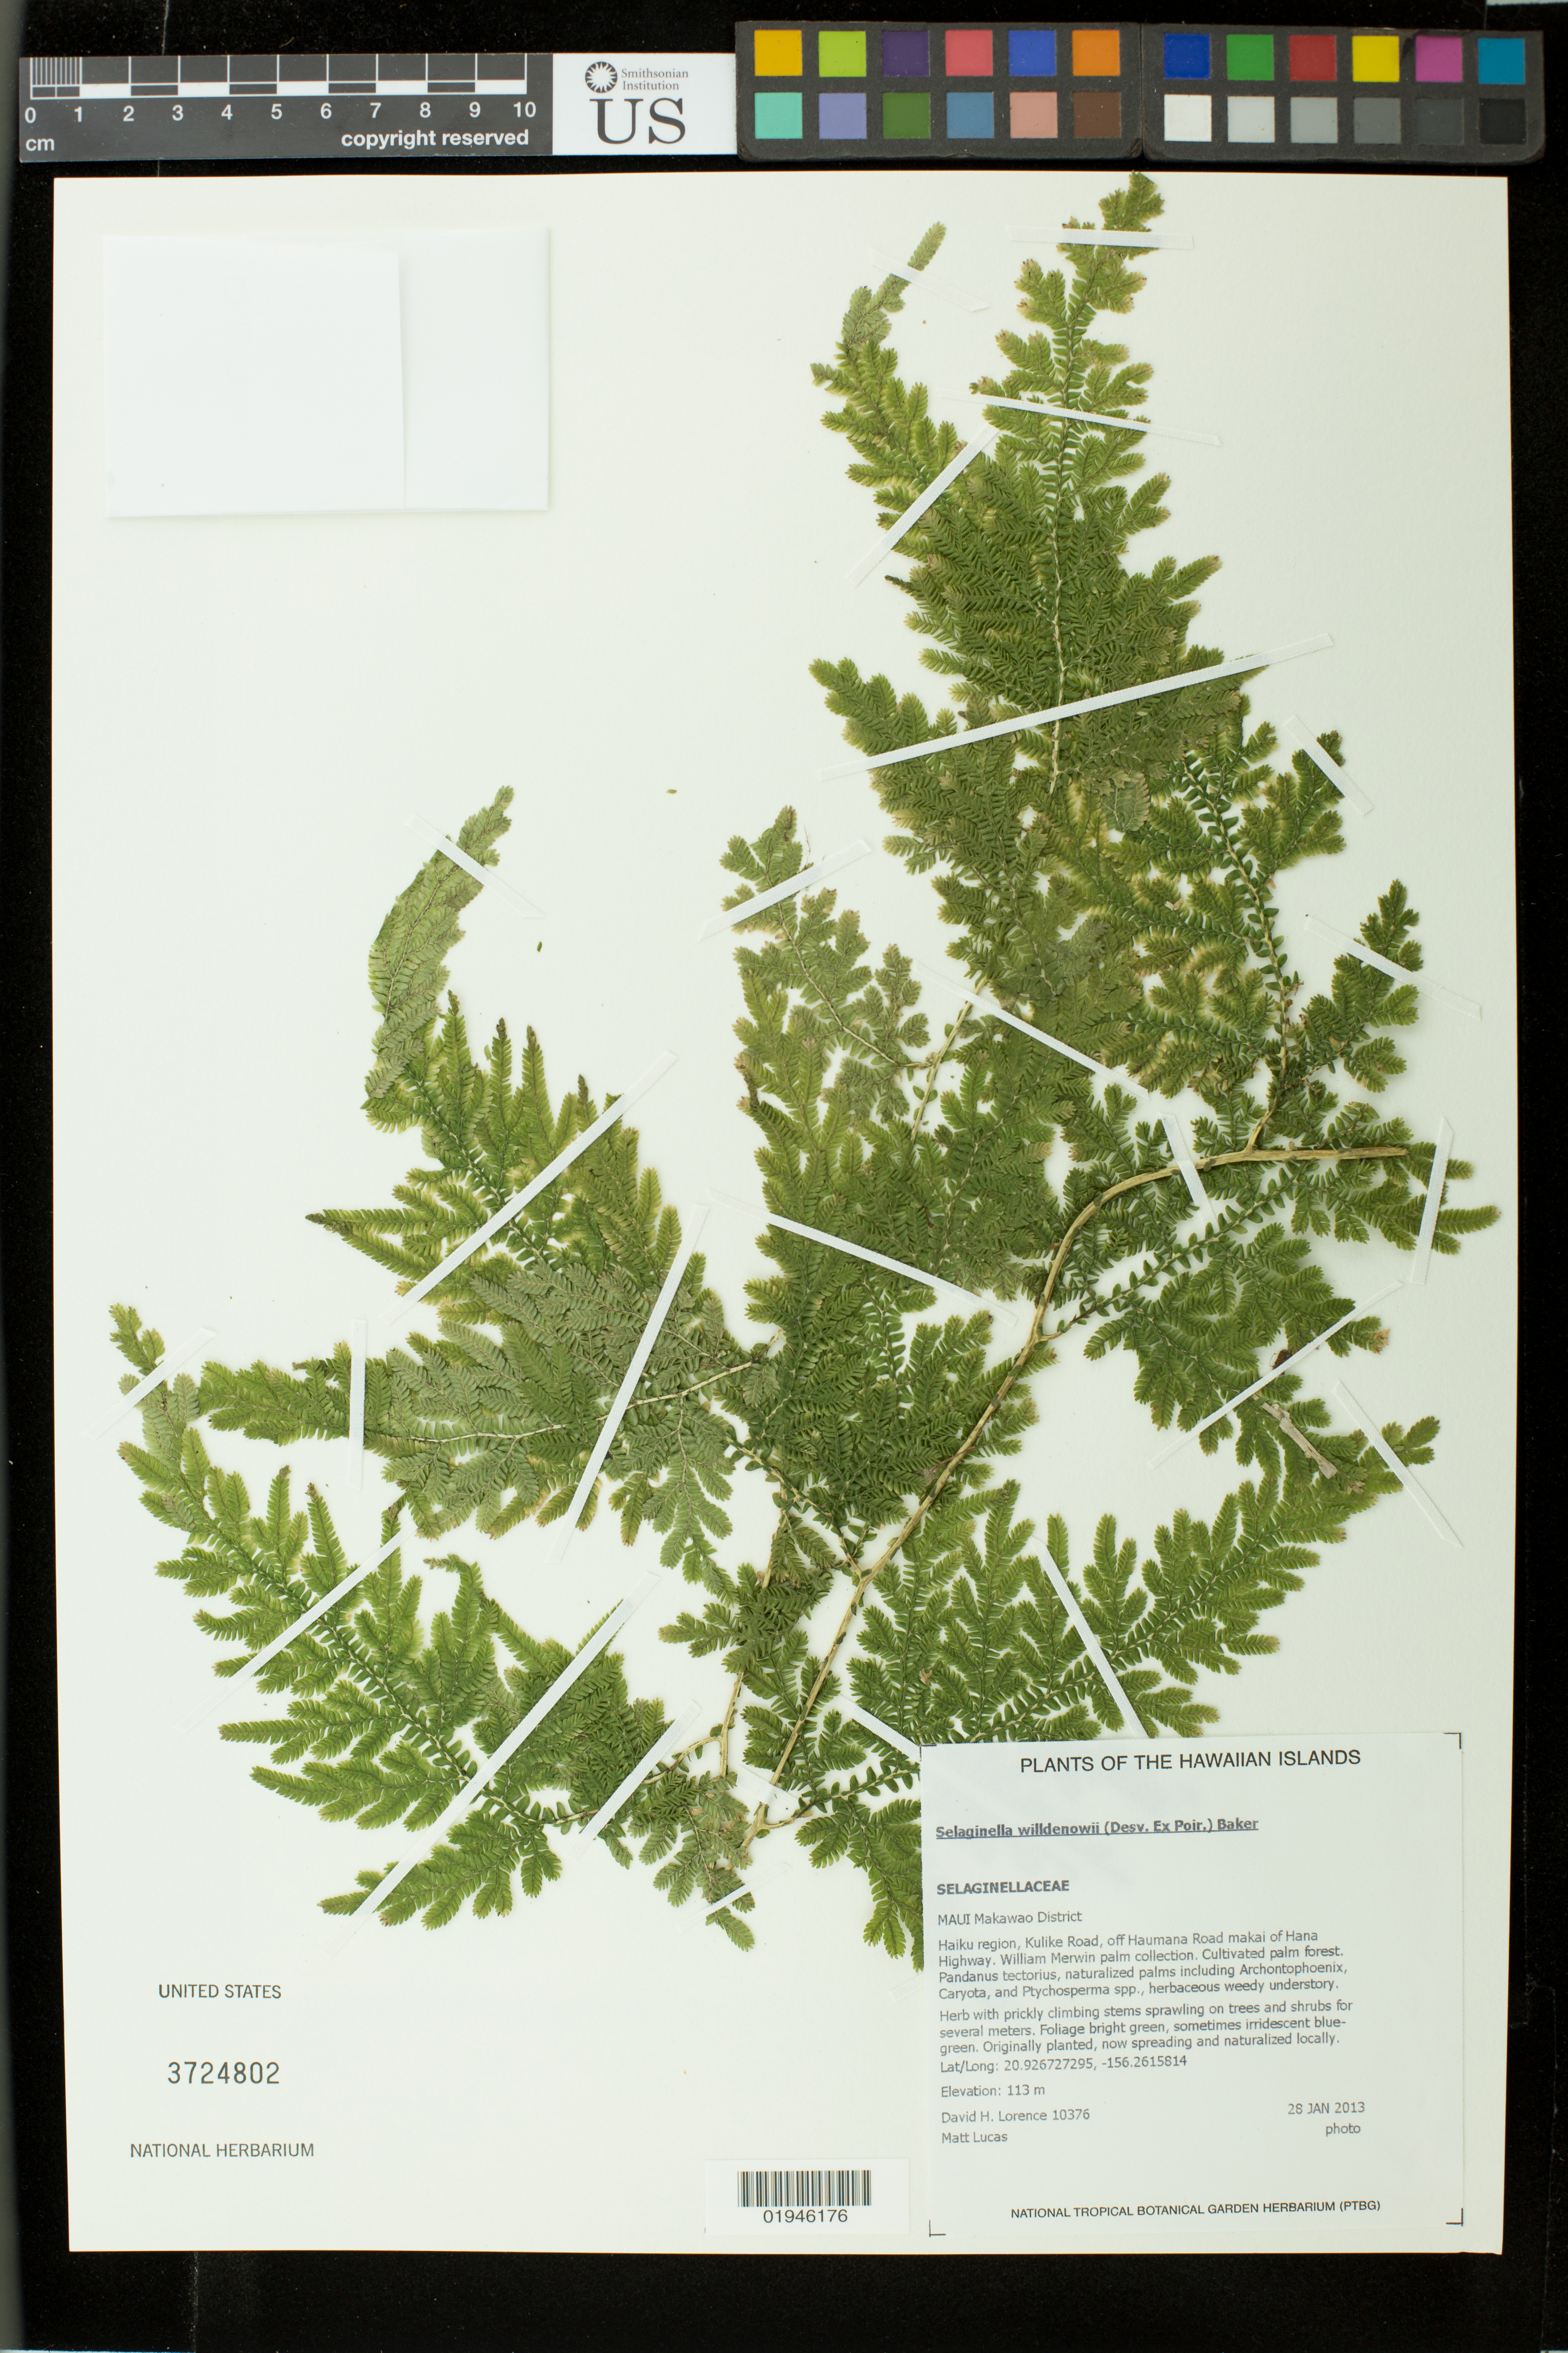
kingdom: Plantae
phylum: Tracheophyta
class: Lycopodiopsida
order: Selaginellales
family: Selaginellaceae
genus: Selaginella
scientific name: Selaginella willdenowii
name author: (Desv. ex Poir.) Baker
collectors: D. Lorence & M. Lucas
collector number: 10376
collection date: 2013-01-28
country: United States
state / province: Hawaii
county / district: Maui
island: Maui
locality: Makawao, Haiku region, Kulike Road, off Haumana Road, makai of Hana Highway. William Merwin Palm Collection.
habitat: Cultivated palm forest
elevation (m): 113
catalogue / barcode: US 3724802